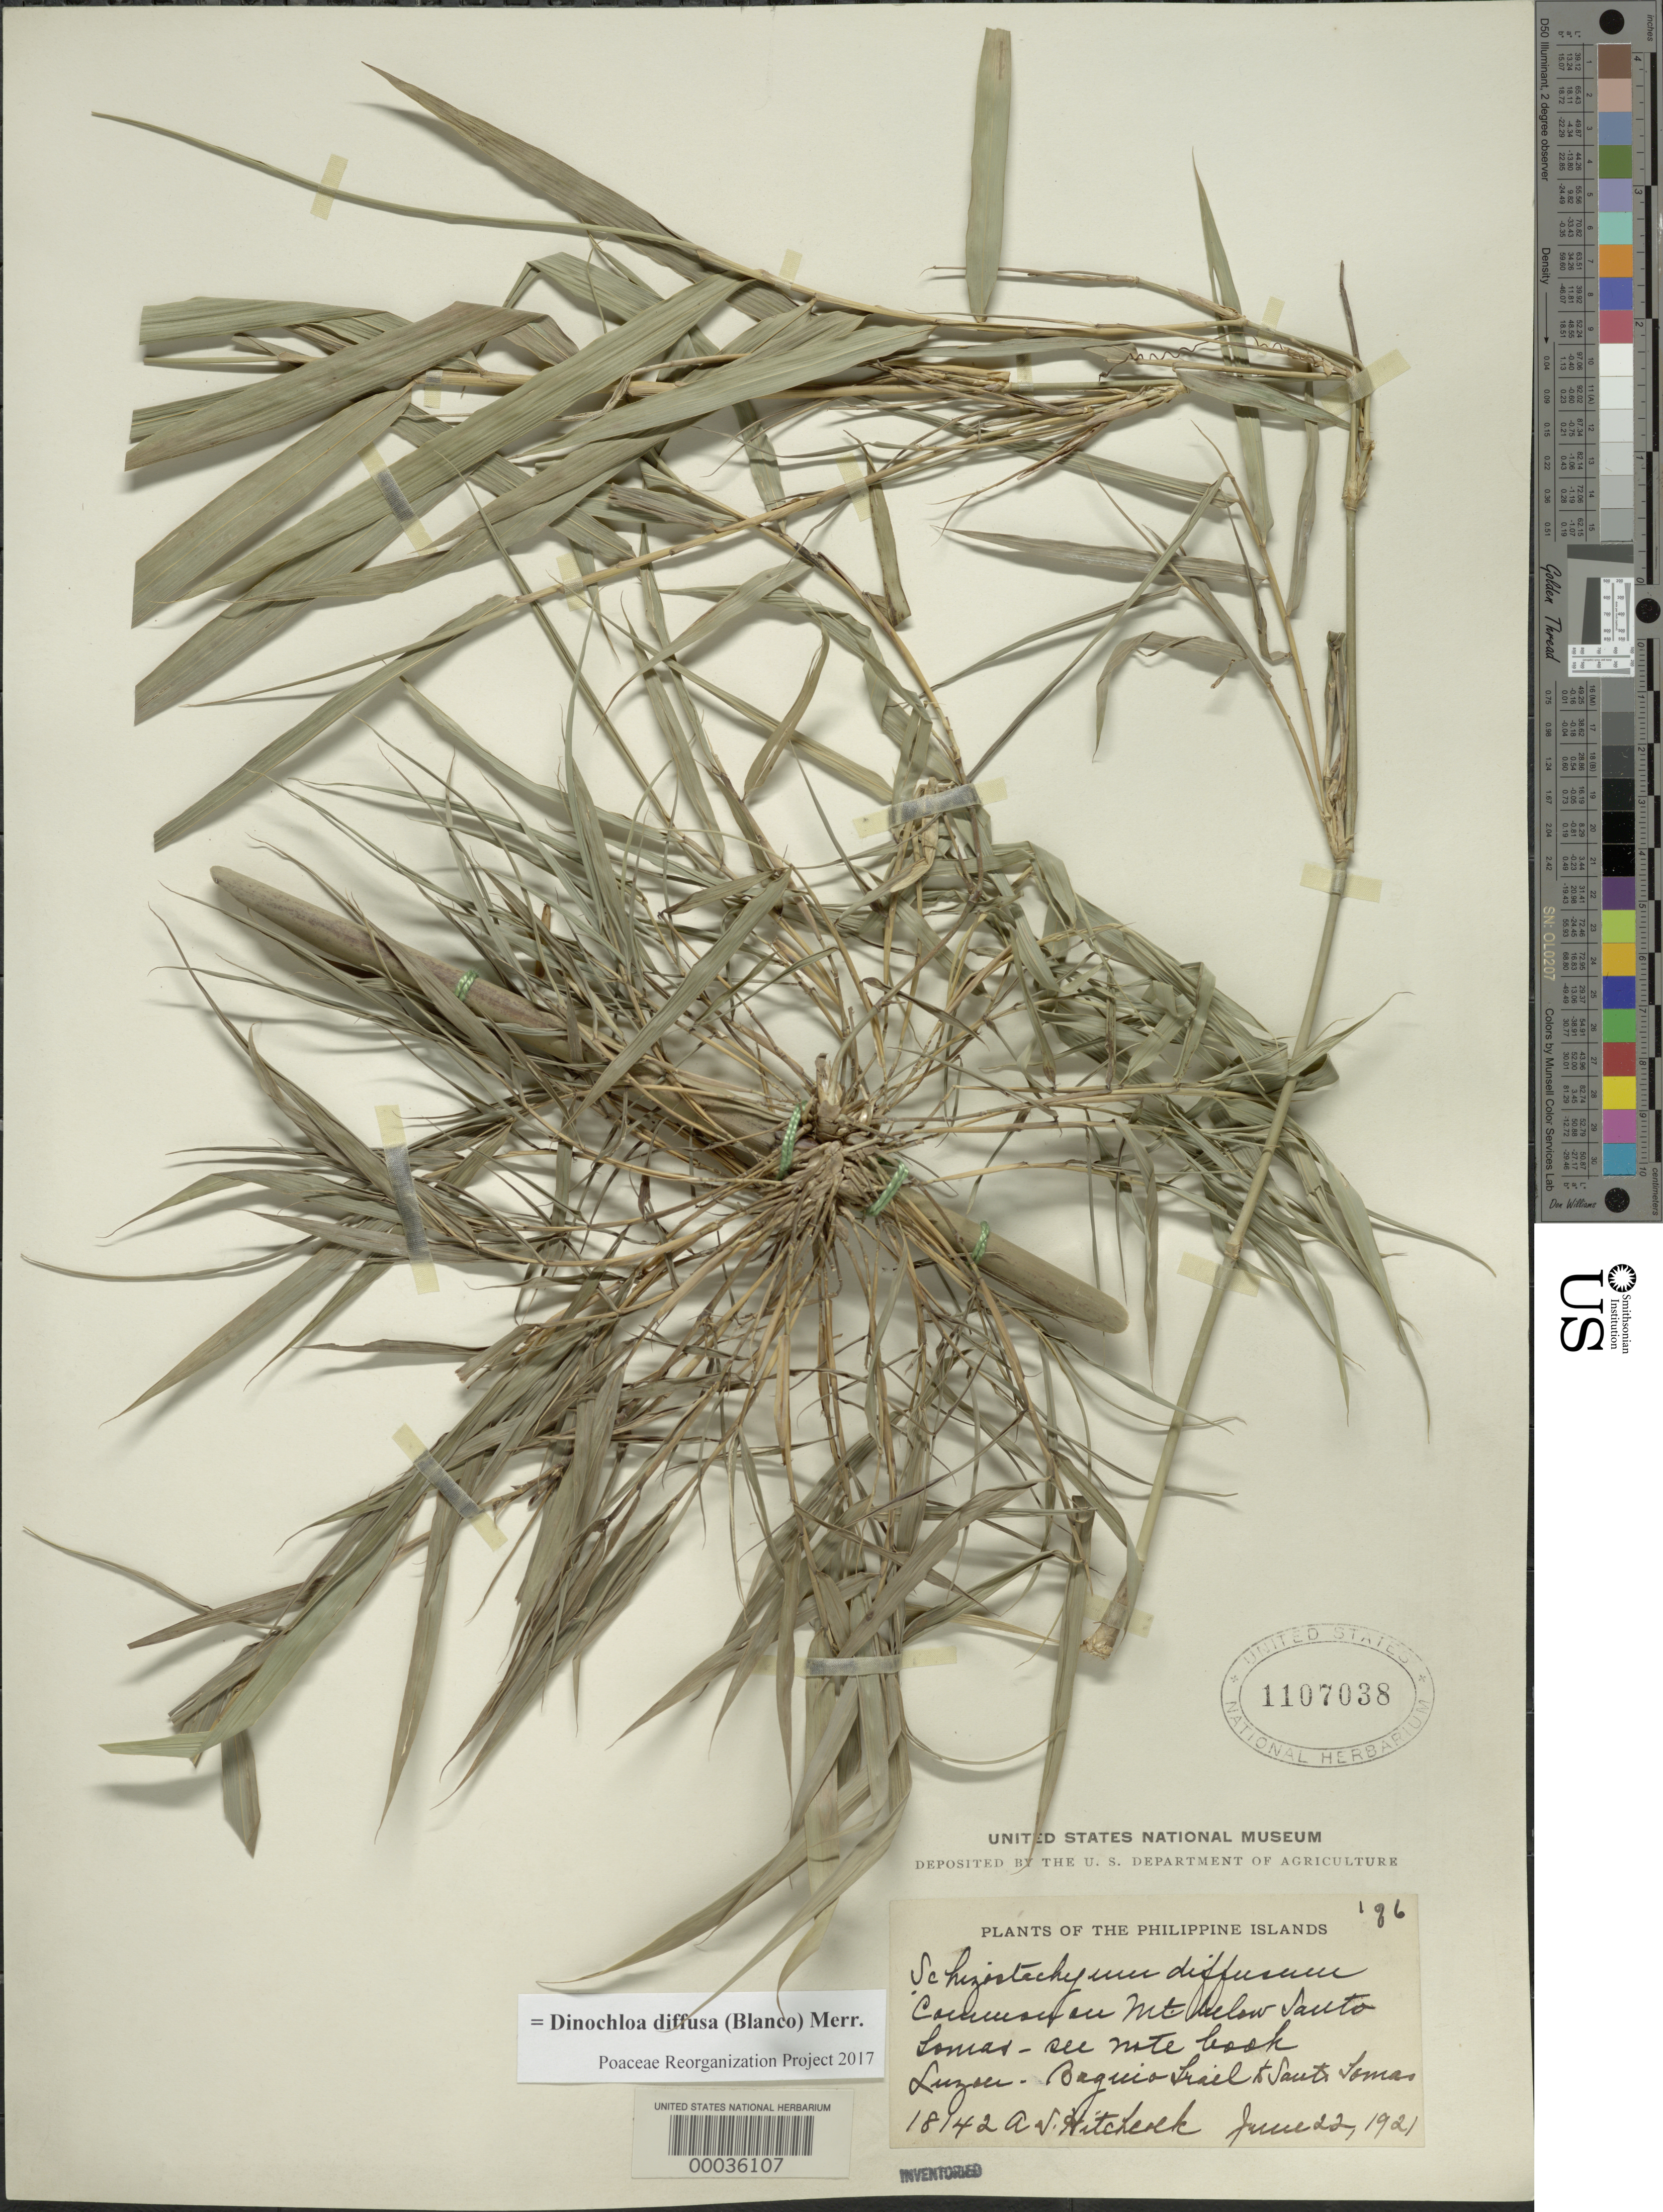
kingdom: Plantae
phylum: Tracheophyta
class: Liliopsida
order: Poales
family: Poaceae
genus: Dinochloa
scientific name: Dinochloa diffusa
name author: (Blanco) Merr.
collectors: A. S. Hitchcock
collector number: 18142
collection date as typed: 22 Jun 1921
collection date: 1921-06-22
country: Philippines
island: Luzon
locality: Santo lomas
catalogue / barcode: US 1107038